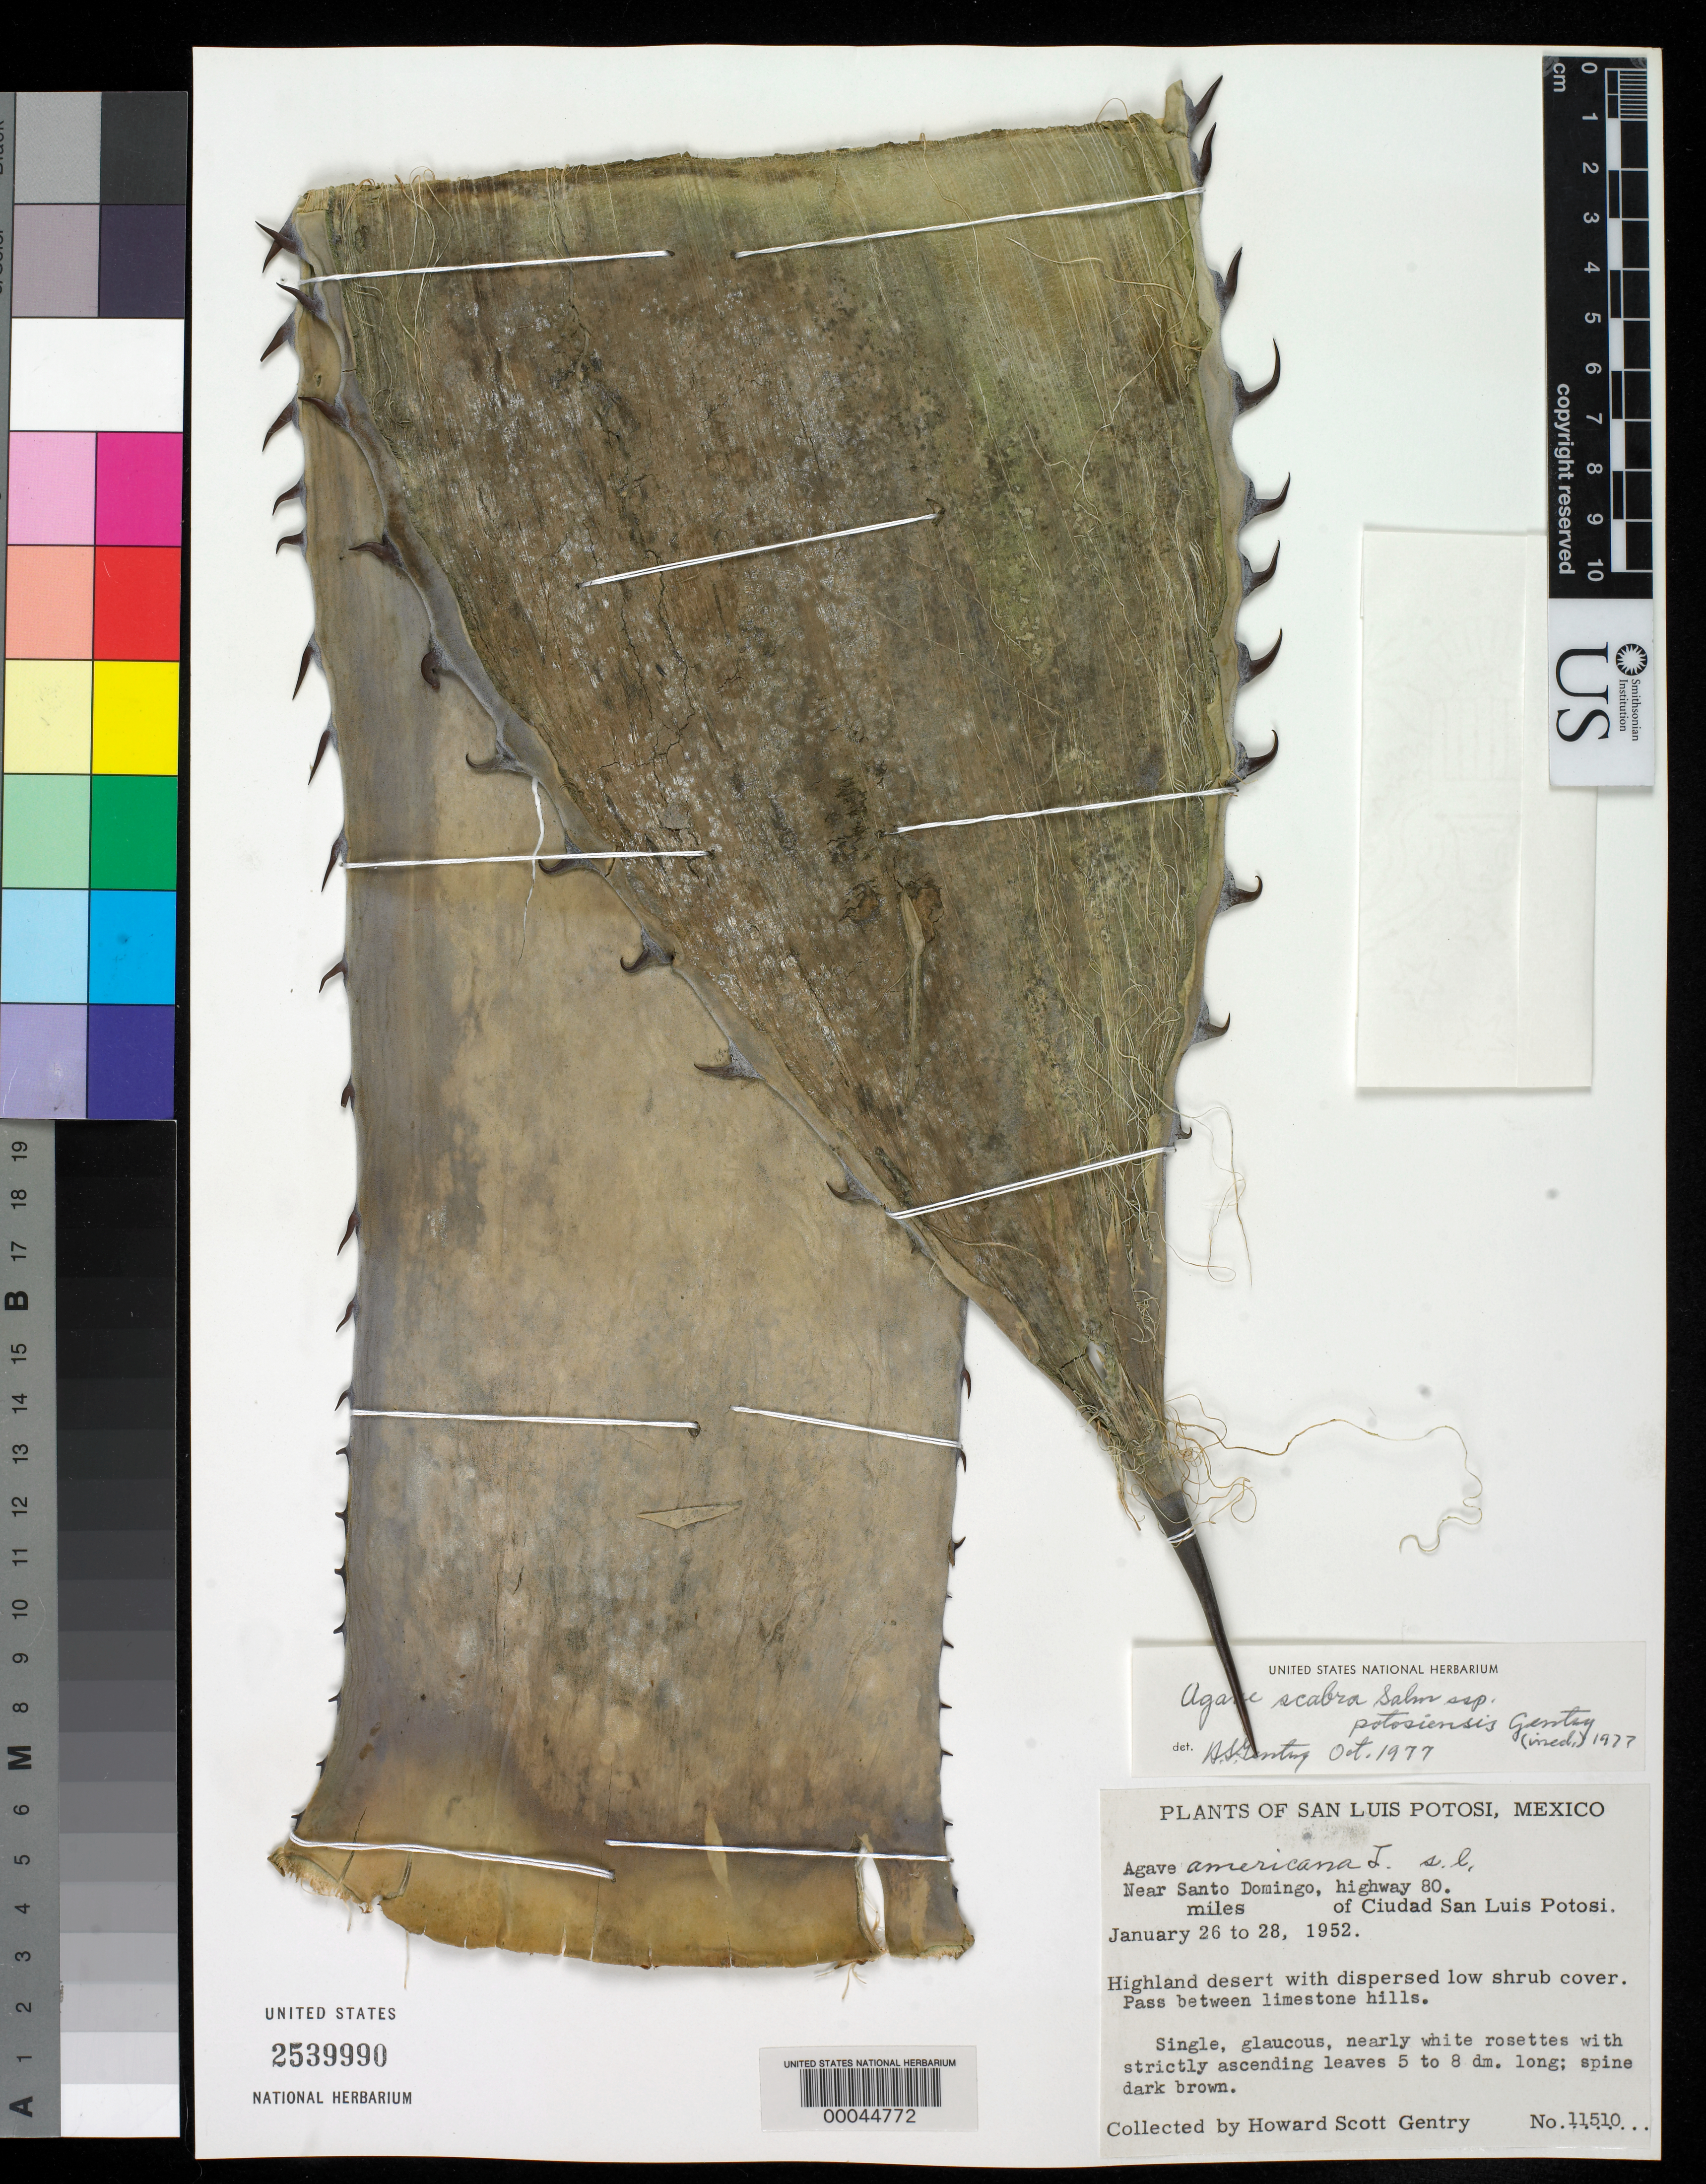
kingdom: Plantae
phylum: Tracheophyta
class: Liliopsida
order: Asparagales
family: Asparagaceae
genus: Agave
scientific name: Agave scabra subsp. potosiensis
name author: Gentry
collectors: H. S. Gentry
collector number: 11510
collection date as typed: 26 Jan 1952 to 28 Jan 1952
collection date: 1952-01-26/1952-01-28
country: Mexico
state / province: San Luis Potosí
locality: Near Santo Domingo, highway 80, pass between limestone hills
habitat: Highland desert w/dispersed low shrub cover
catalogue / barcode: US 2539990